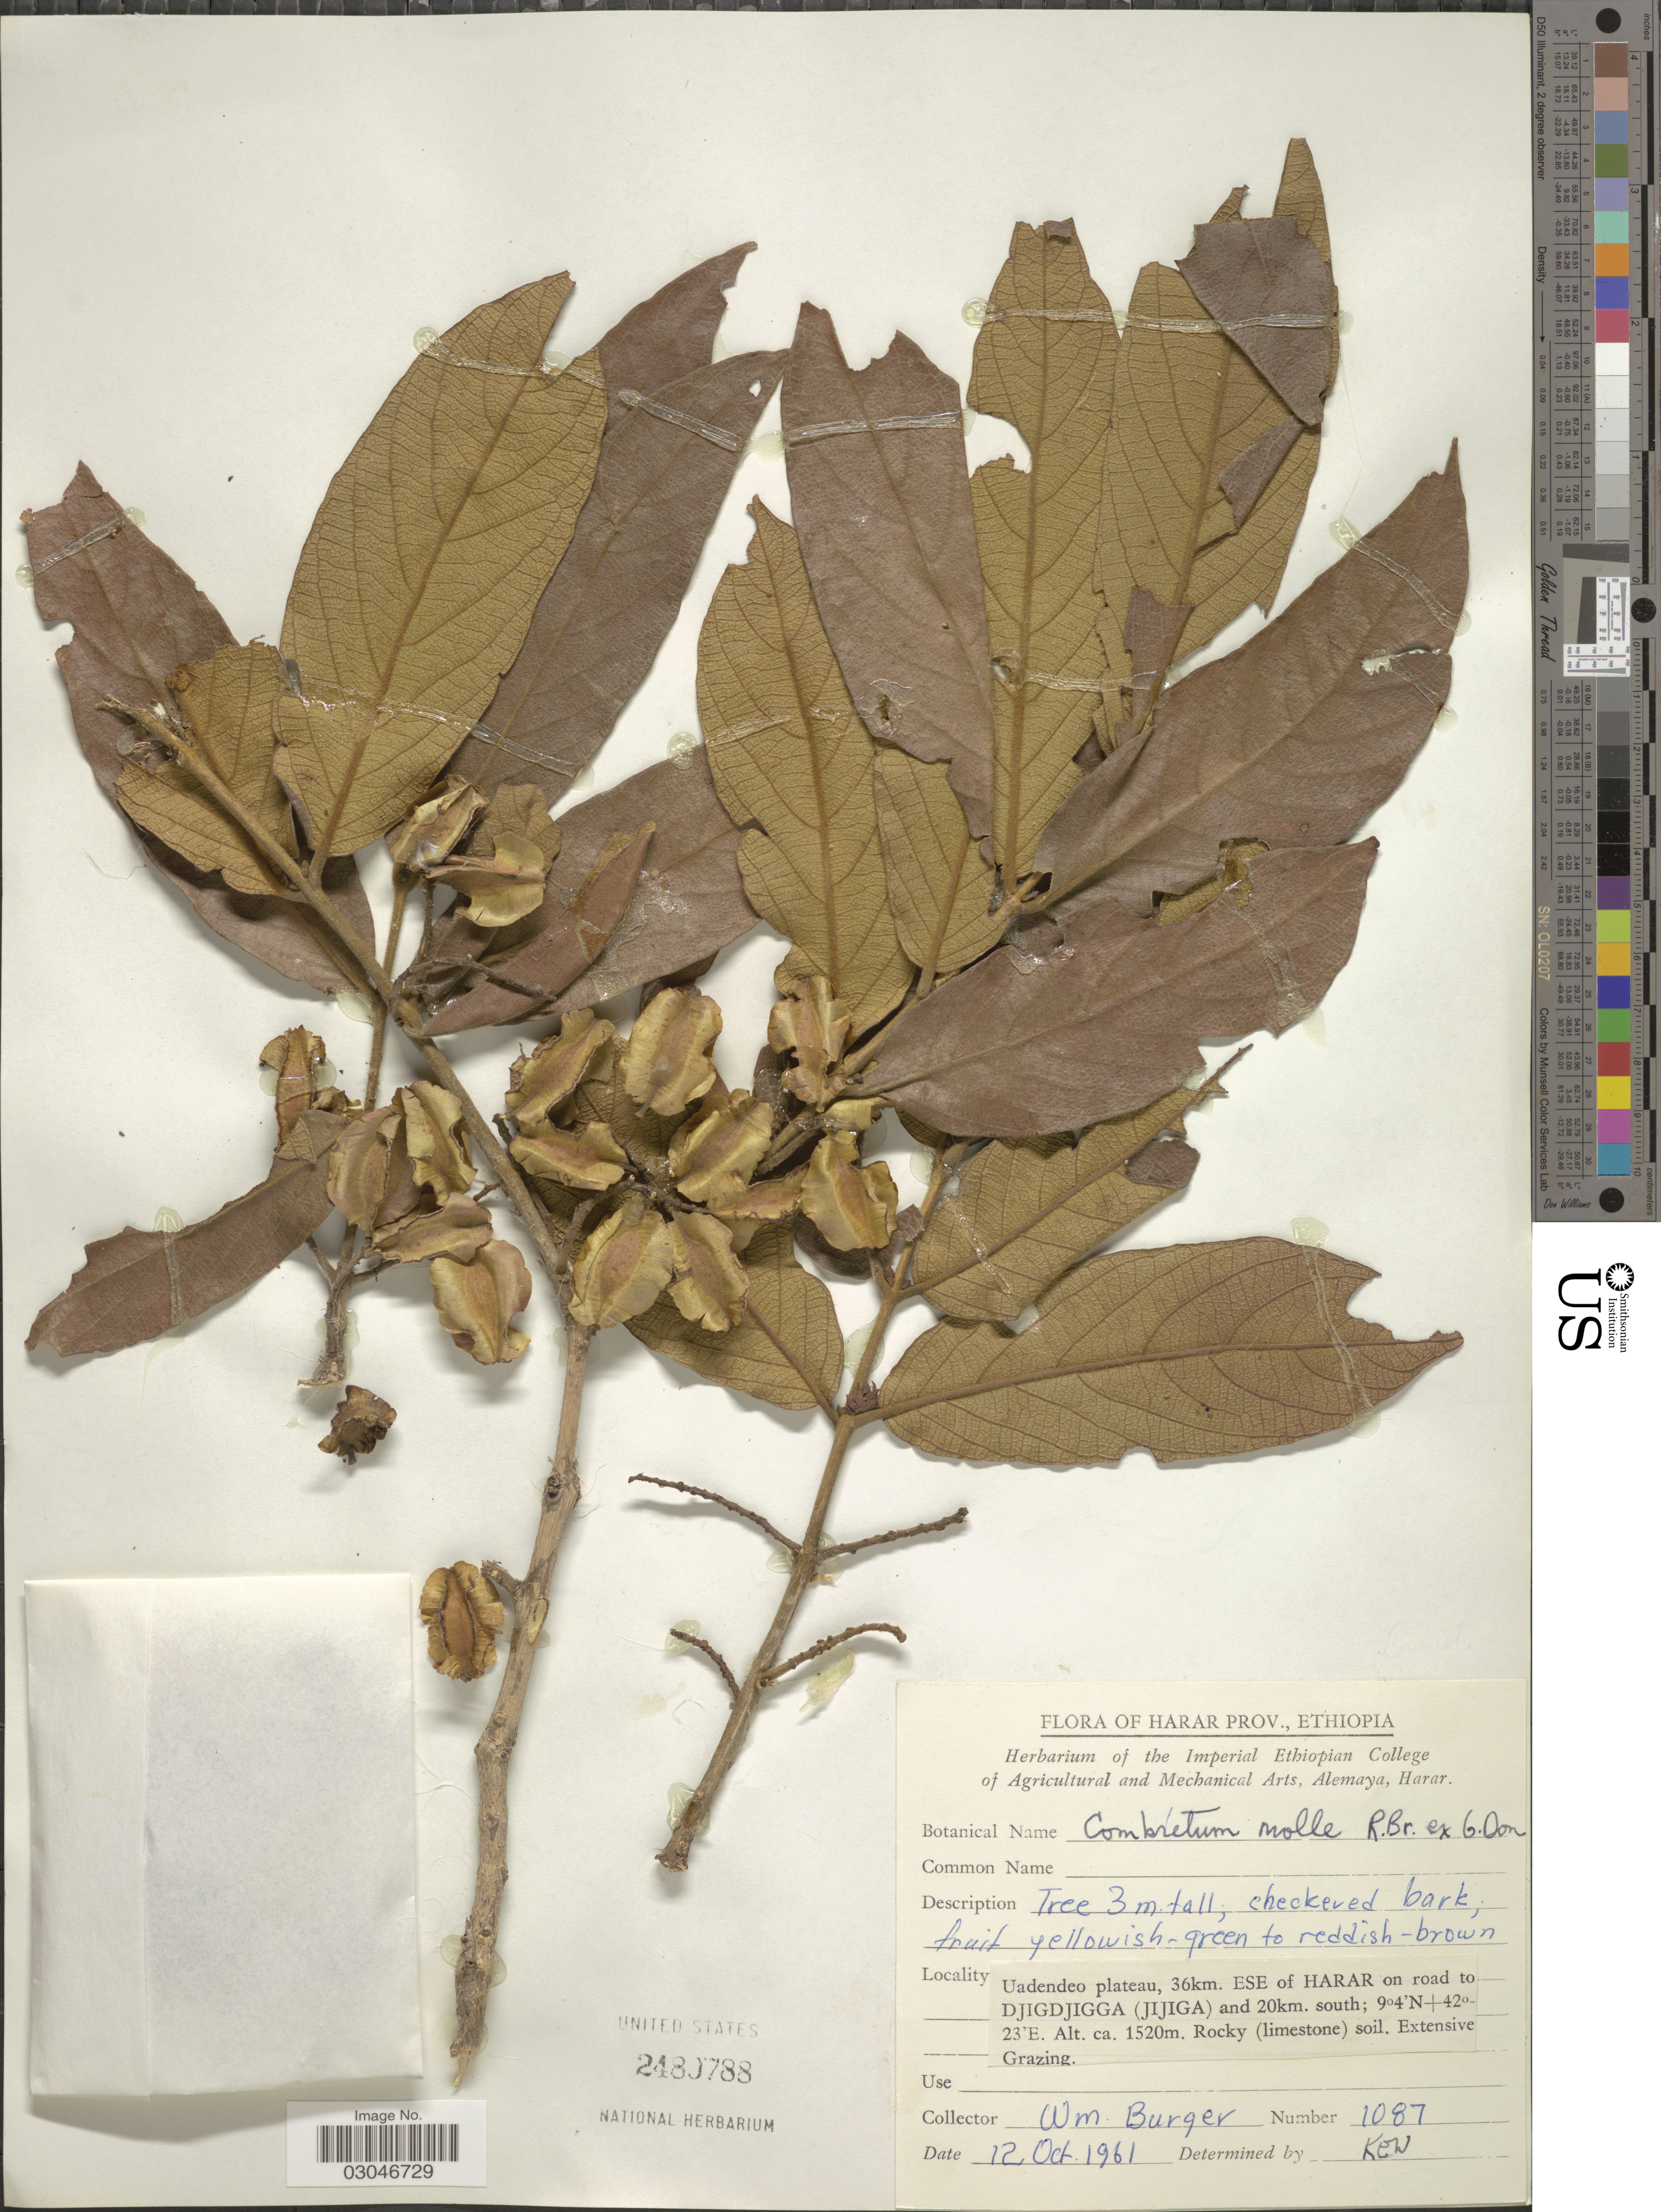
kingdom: Plantae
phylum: Tracheophyta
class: Magnoliopsida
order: Myrtales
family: Combretaceae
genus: Combretum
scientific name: Combretum molle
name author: R. Br. ex G. Don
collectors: W. Burger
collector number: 1087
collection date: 1961-10-12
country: Ethiopia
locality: Harar Prov. Uadendeo plateau, 36km. ESE of Harar on road to Djigdjigga (Jijiga) and 20km. south.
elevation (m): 1520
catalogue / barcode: US 2480788